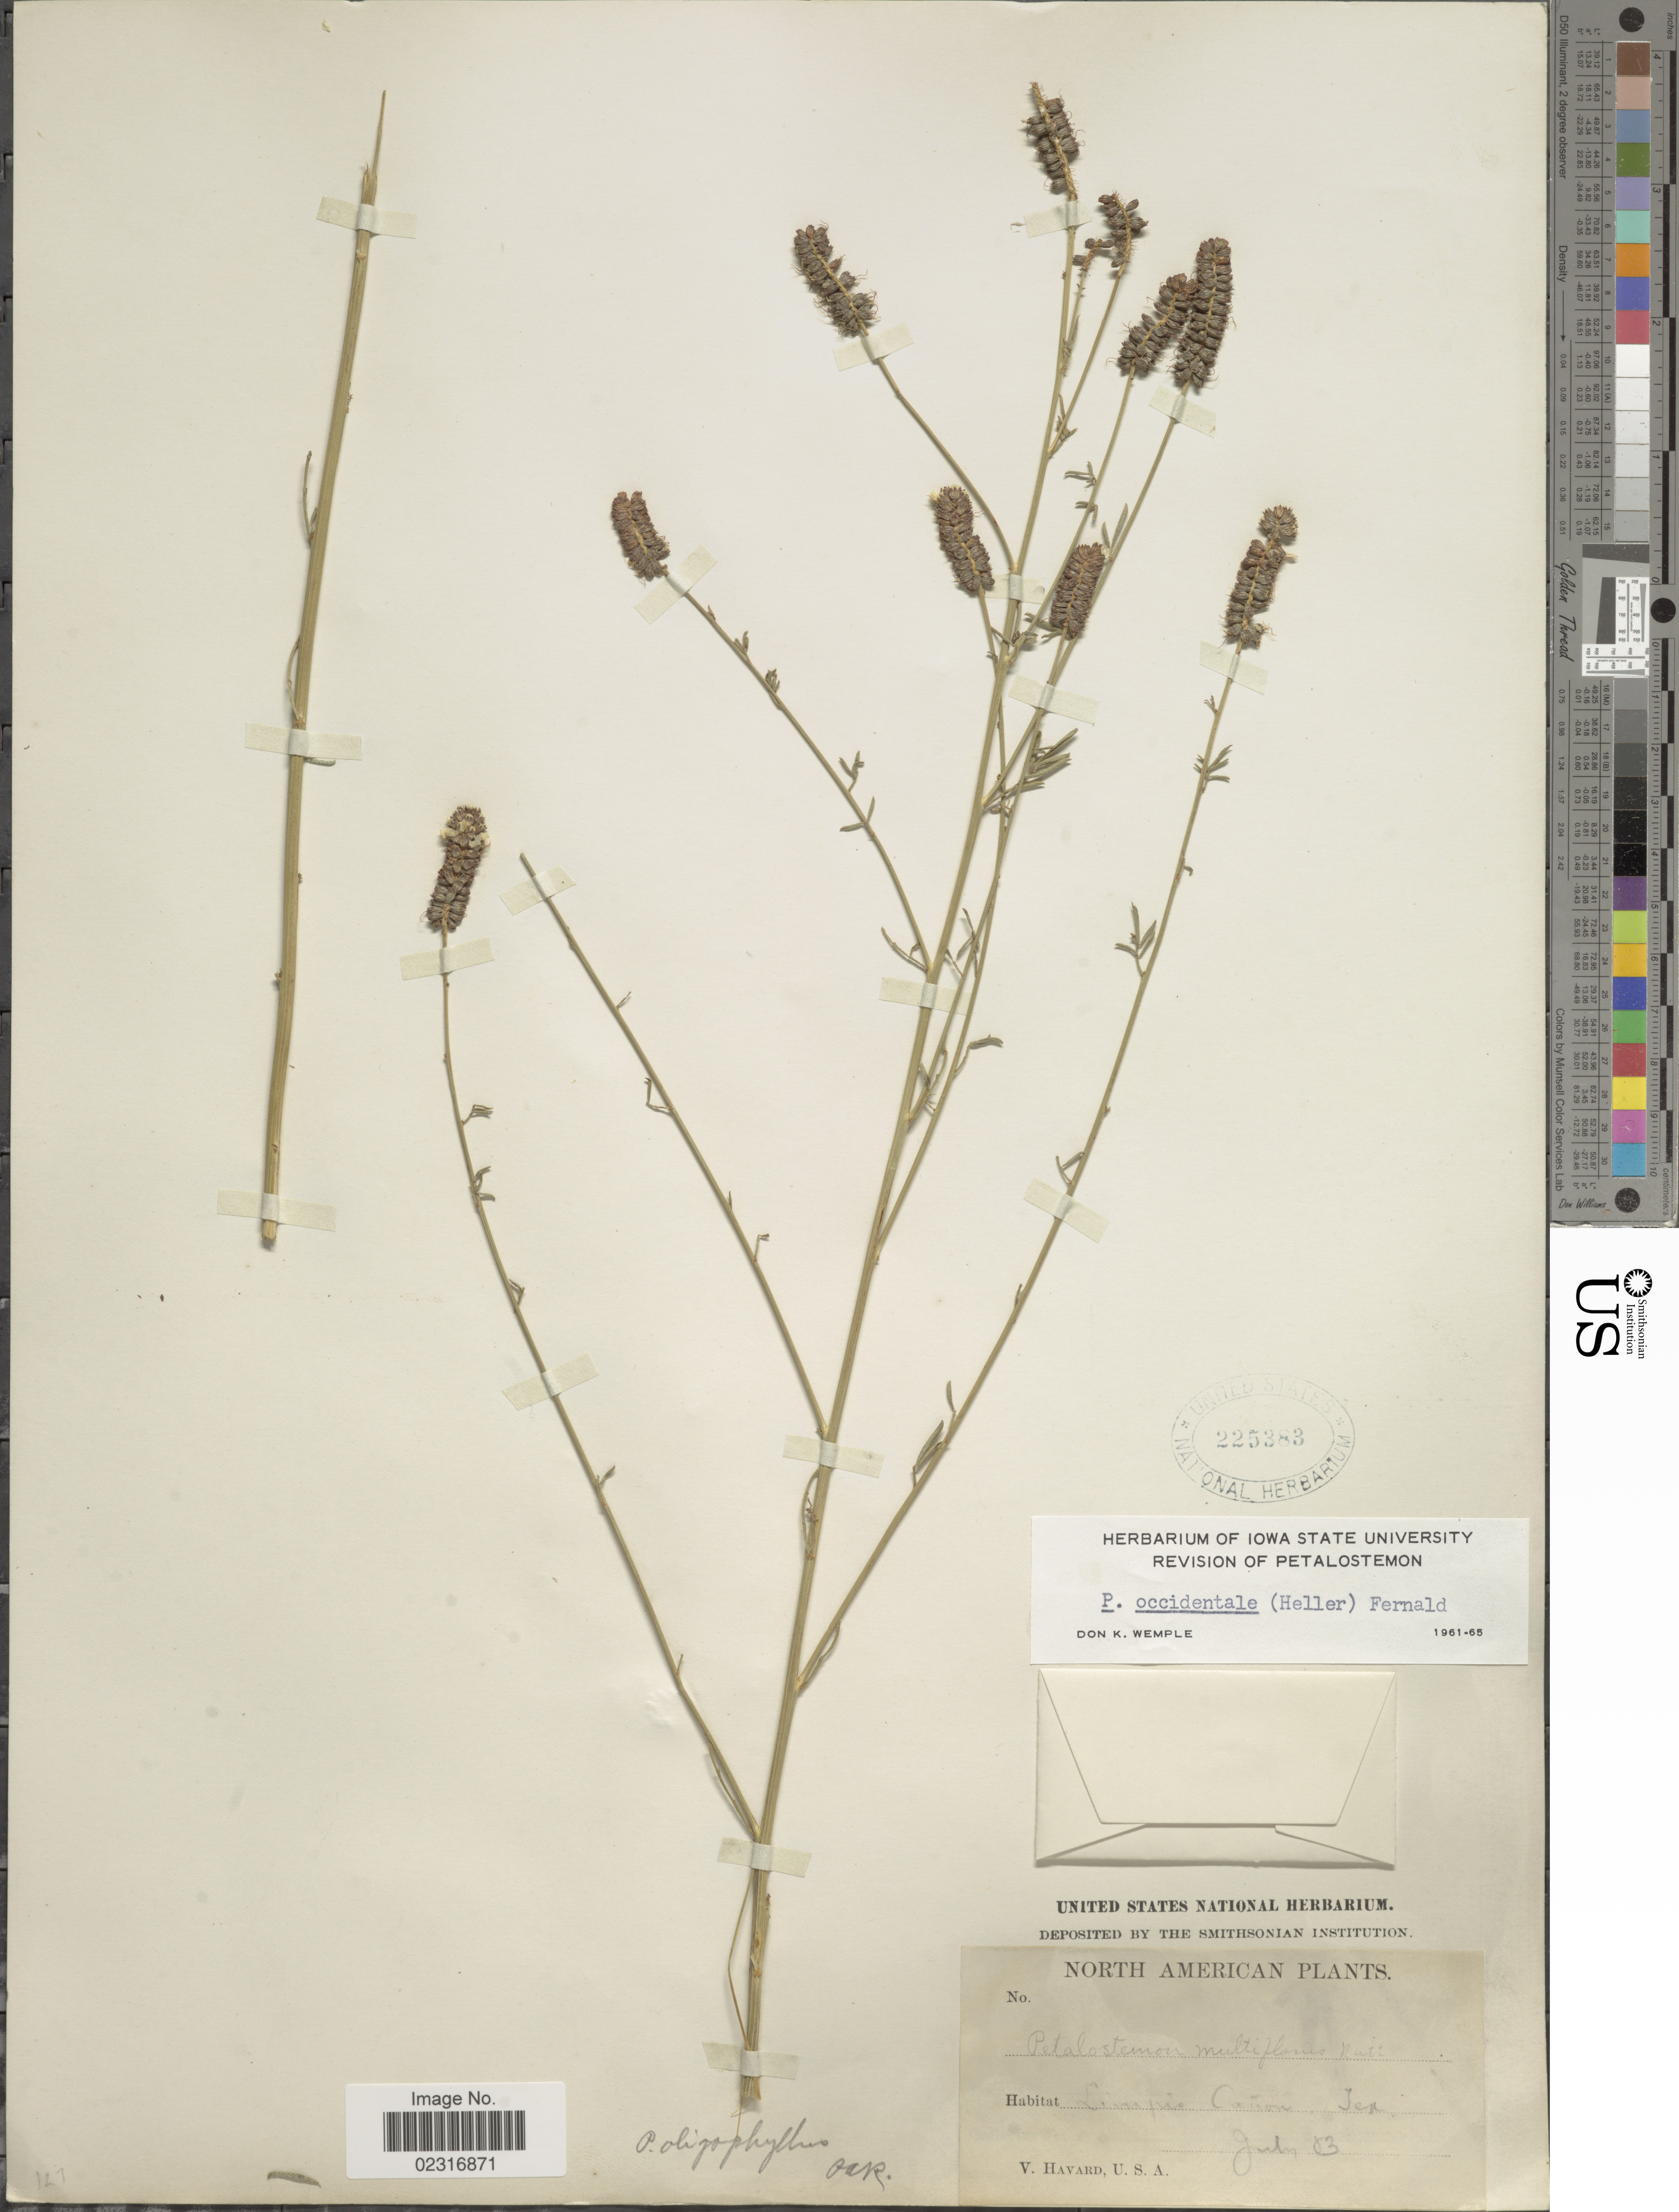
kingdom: Plantae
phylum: Tracheophyta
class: Magnoliopsida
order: Fabales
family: Fabaceae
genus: Dalea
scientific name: Dalea candida var. oligophylla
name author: (Torr) Shinners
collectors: V. Havard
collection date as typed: Transcribed d/m/y: /7/3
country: United States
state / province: Texas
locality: Limpia Canon, Tex.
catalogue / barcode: US 225383